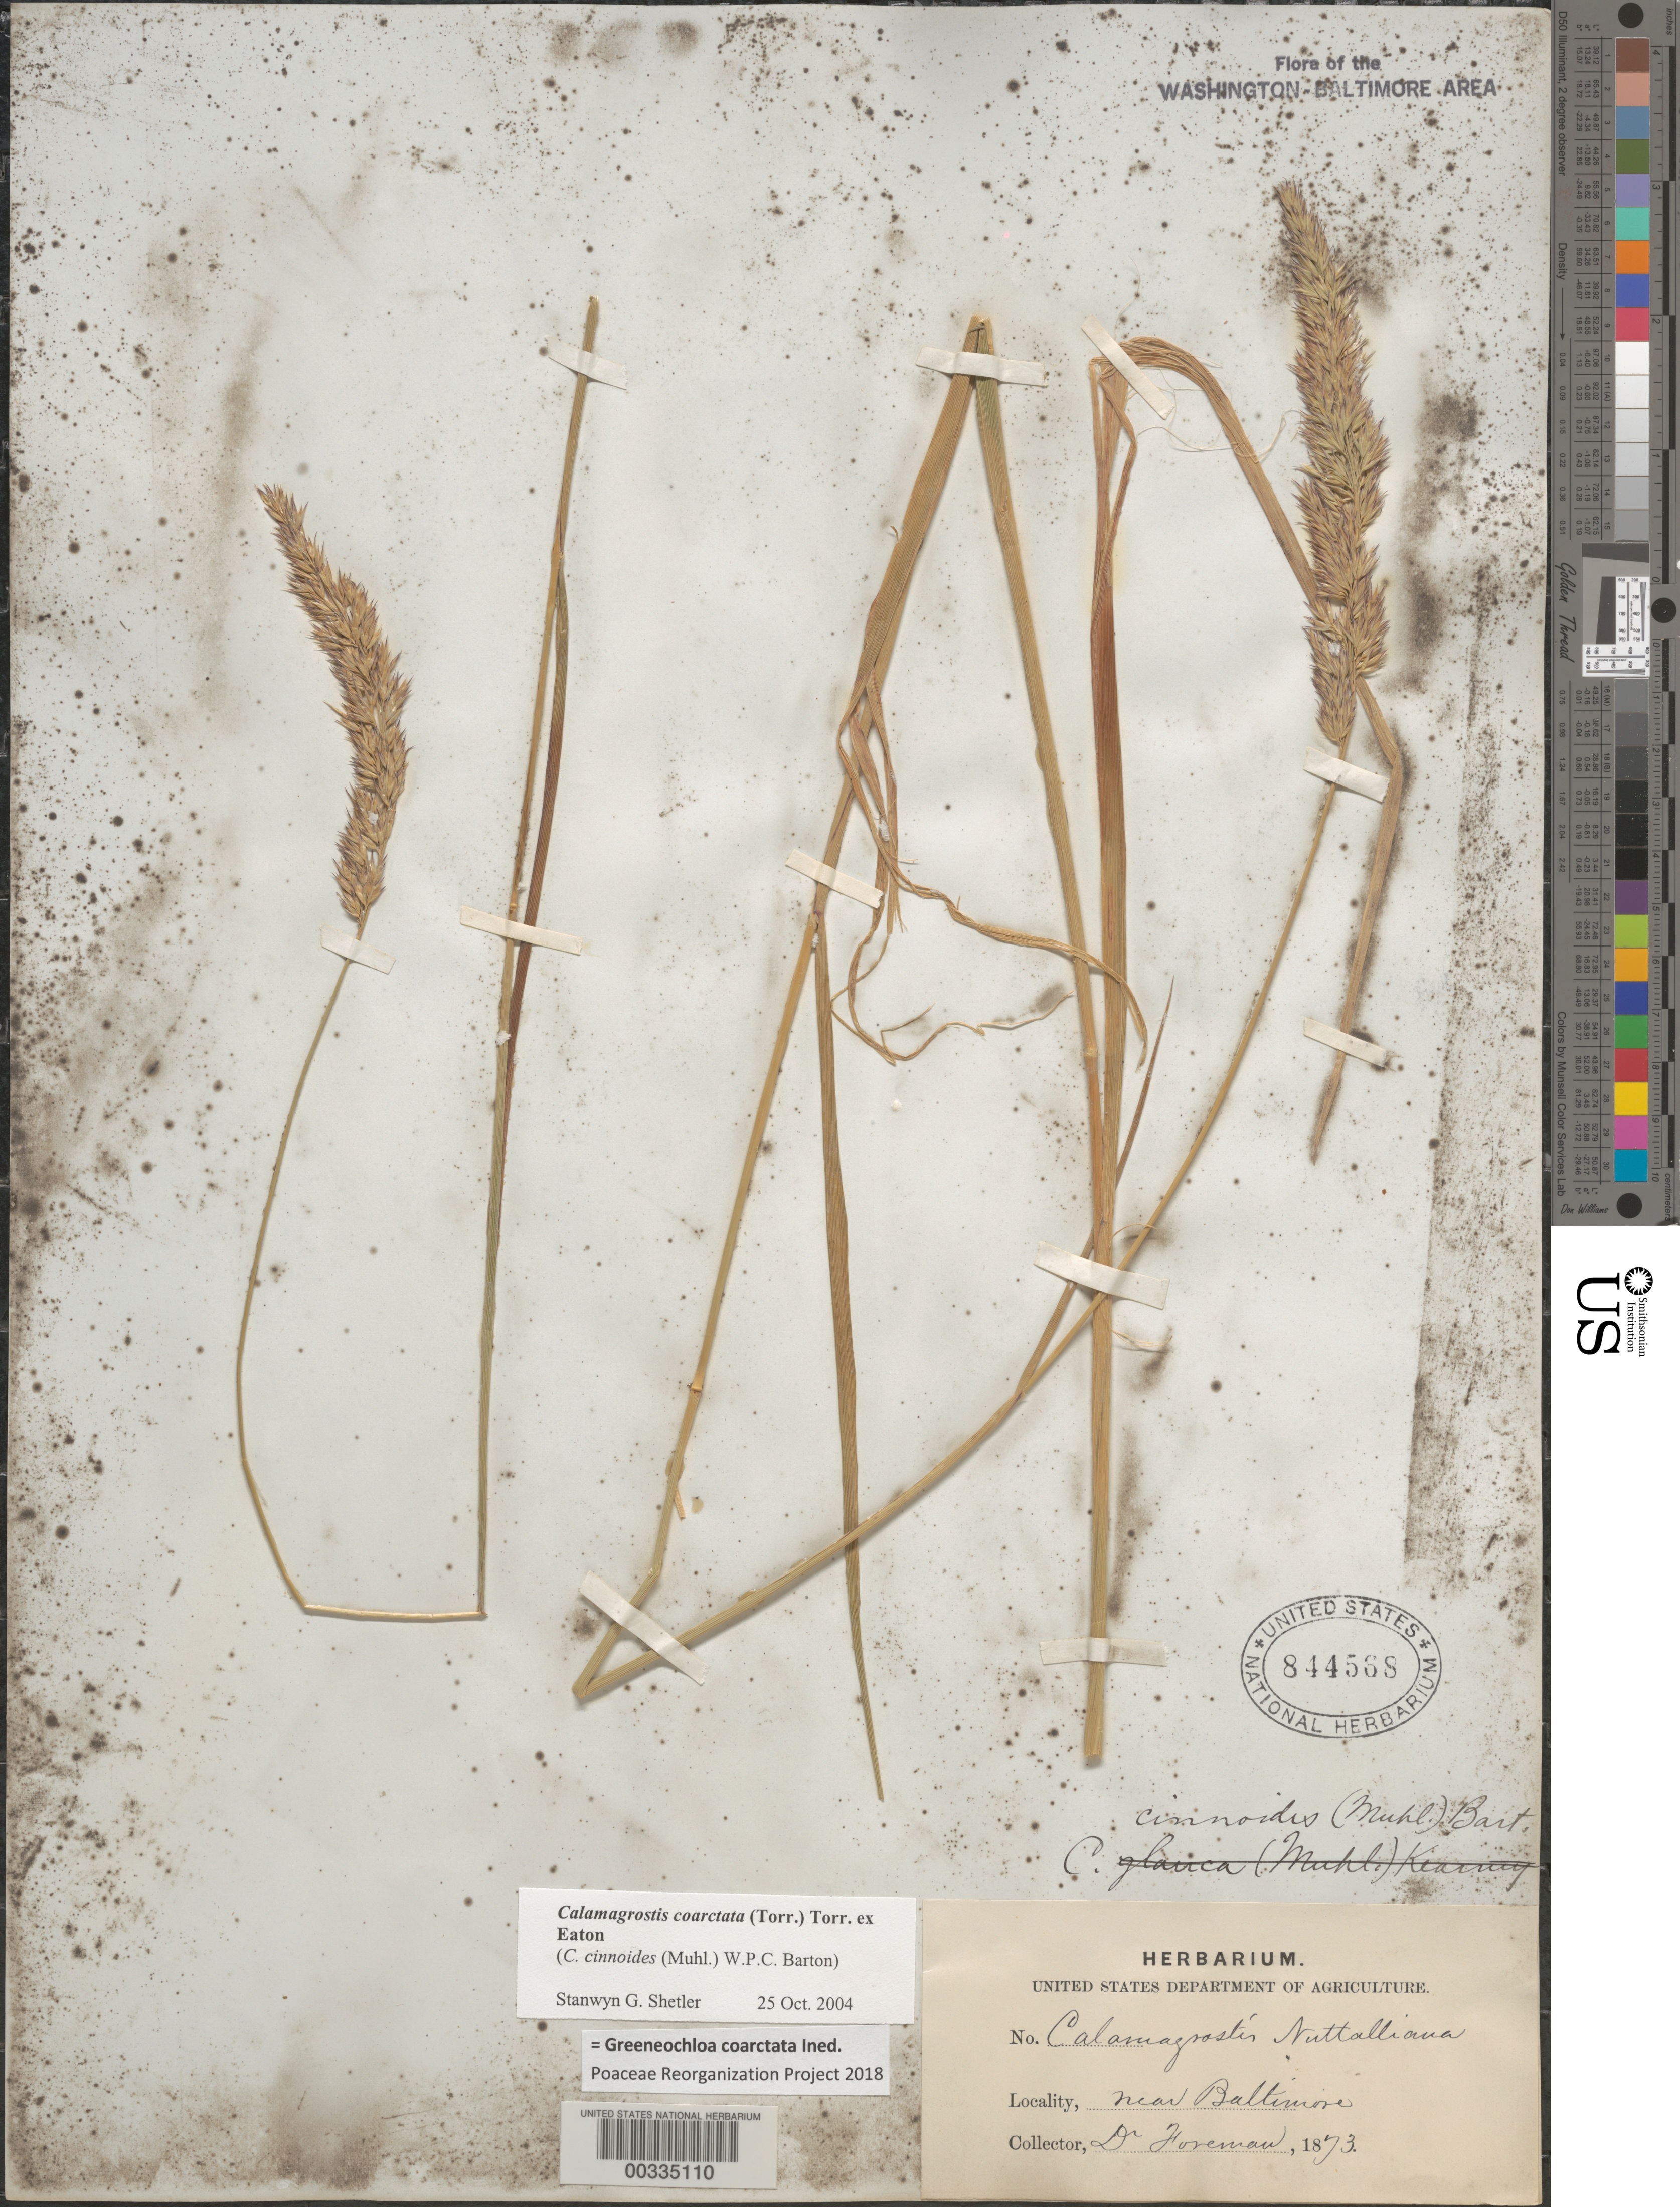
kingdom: Plantae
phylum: Tracheophyta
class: Liliopsida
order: Poales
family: Poaceae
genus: Greeneochloa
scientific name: Greeneochloa coarctata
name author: (Torr. ex Eaton) P.M. Peterson et al.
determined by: Poaceae Reorganization Project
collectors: D. Foreman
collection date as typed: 1873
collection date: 1873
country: United States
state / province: Maryland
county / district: Baltimore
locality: Near Baltimore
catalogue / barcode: US 844568